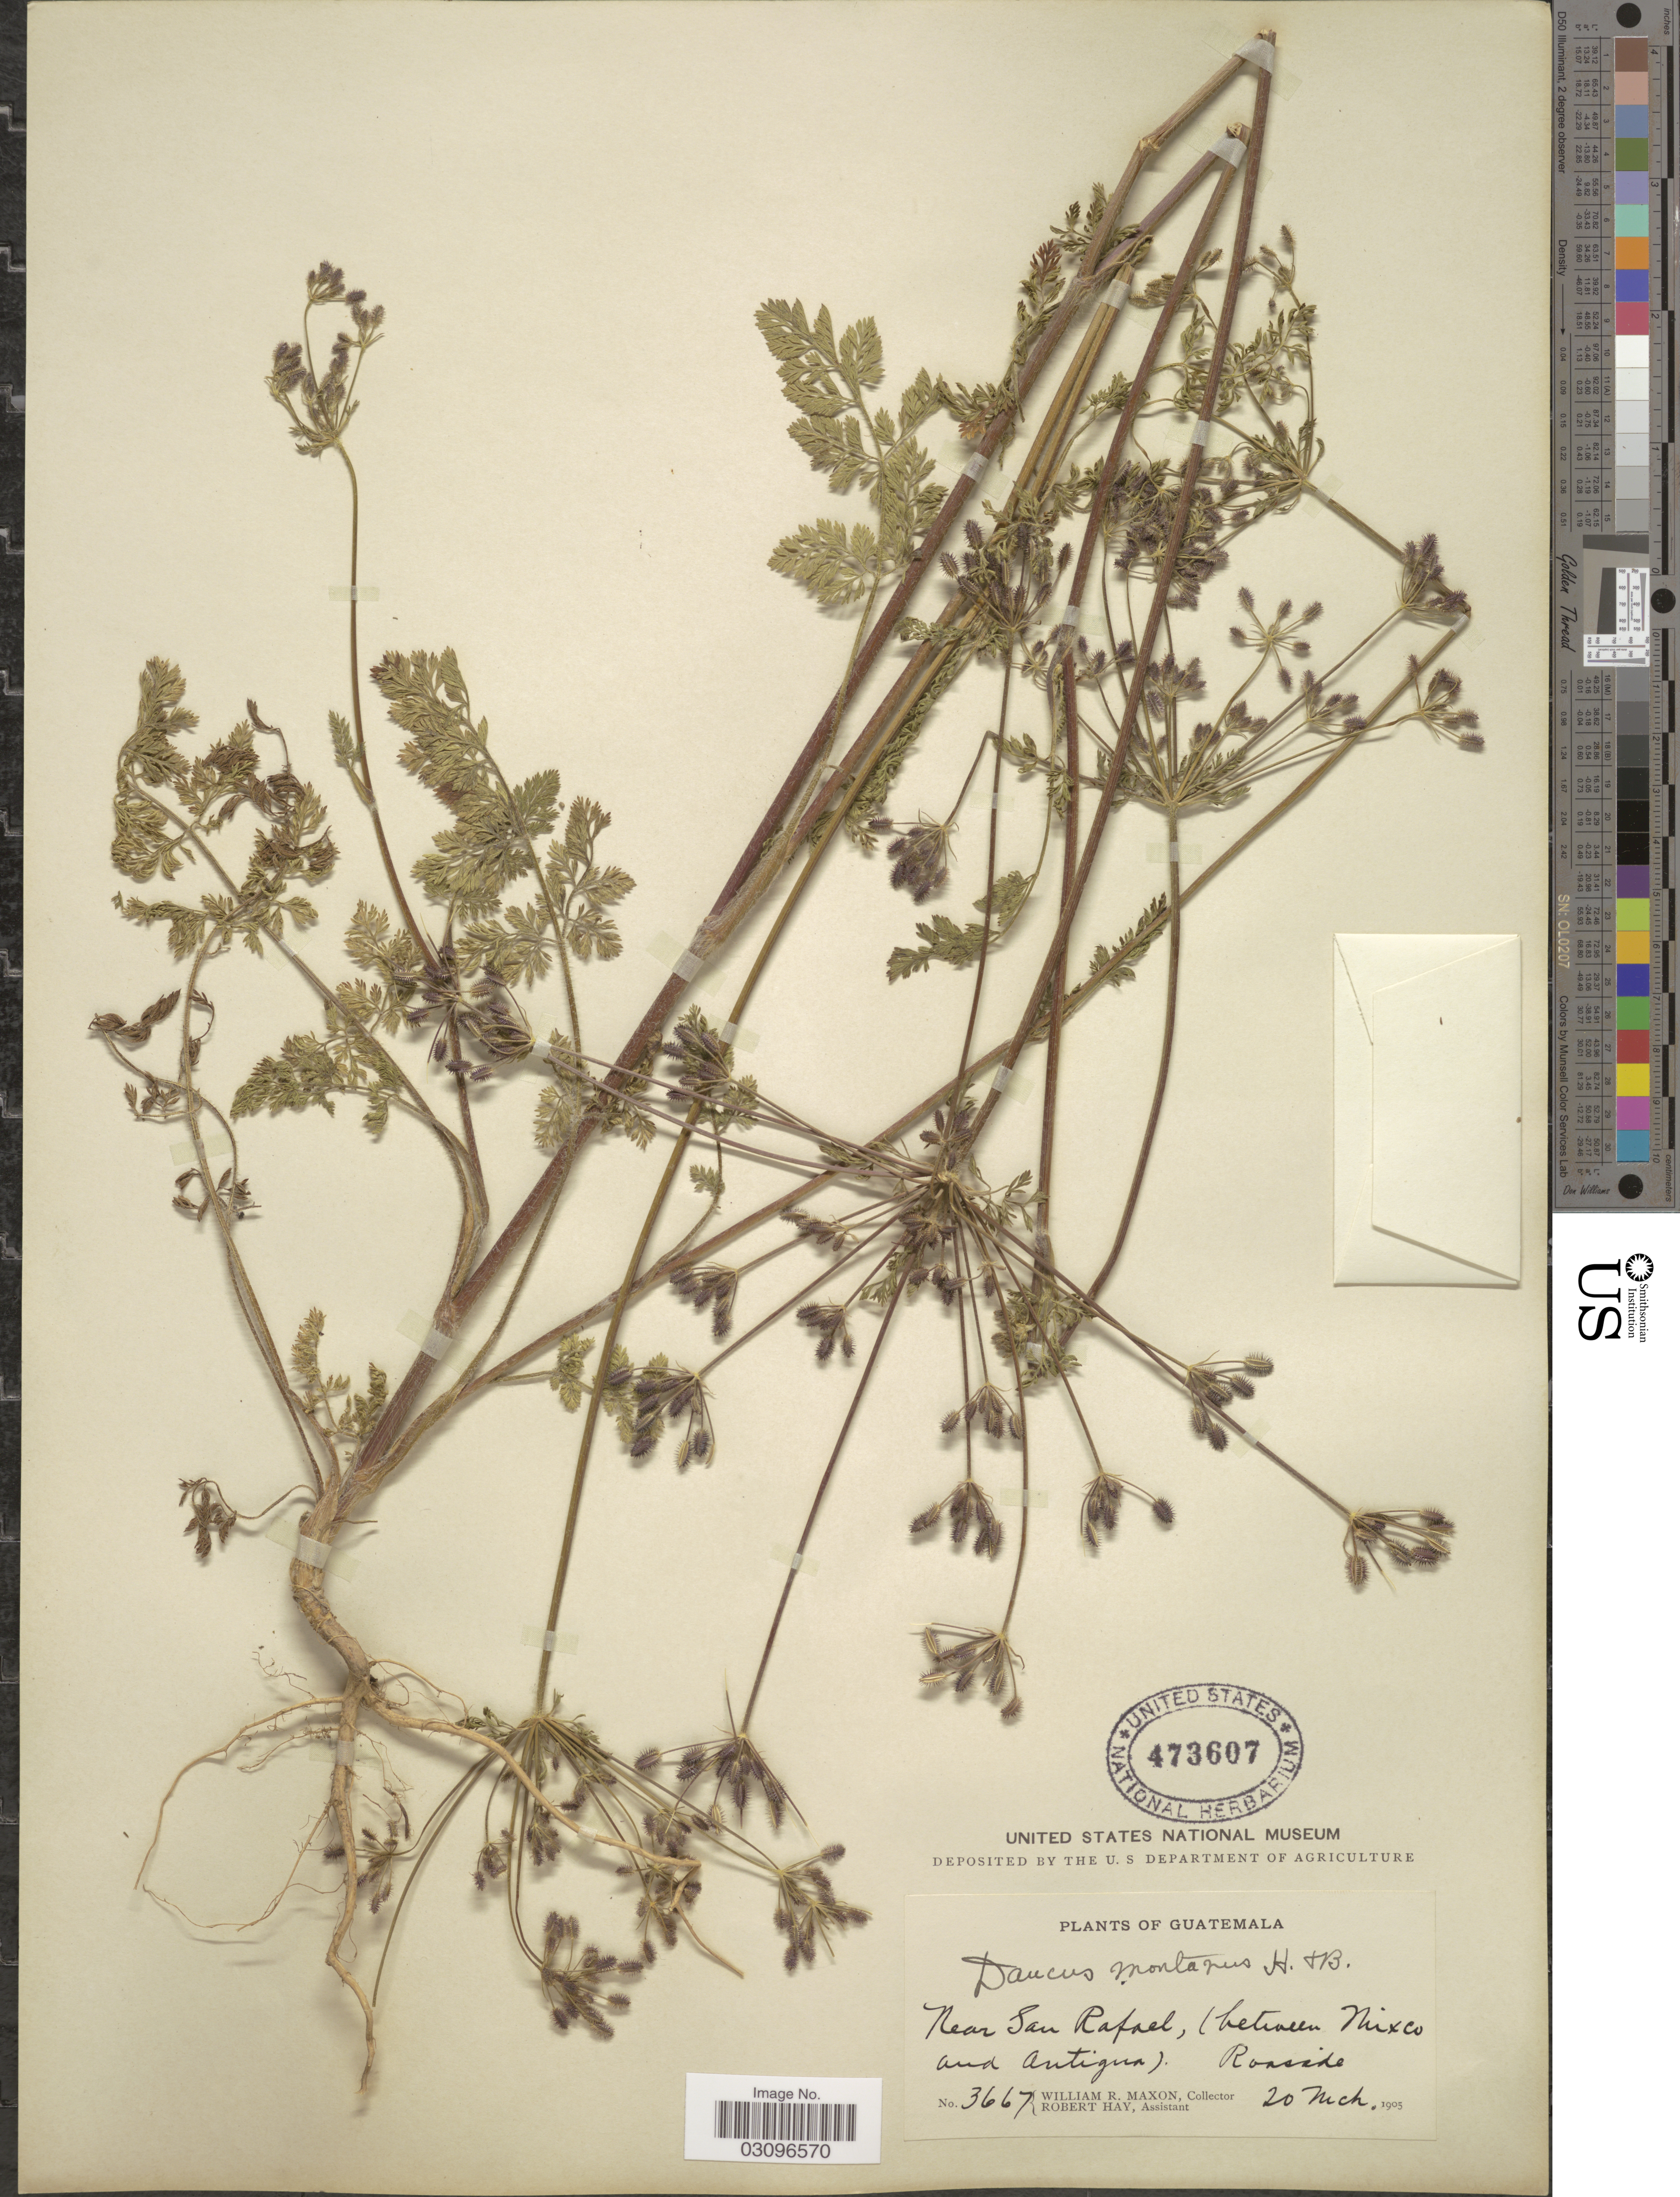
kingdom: Plantae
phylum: Tracheophyta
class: Magnoliopsida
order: Apiales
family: Apiaceae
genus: Daucus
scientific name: Daucus montanus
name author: Humb. & Bonpl. ex Spreng.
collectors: W. R. Maxon & R. Hay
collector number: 3667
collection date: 1905-03-20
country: Guatemala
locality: Near San Rafael, (between Mexico and Antigua). Roadside.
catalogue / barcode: US 473607